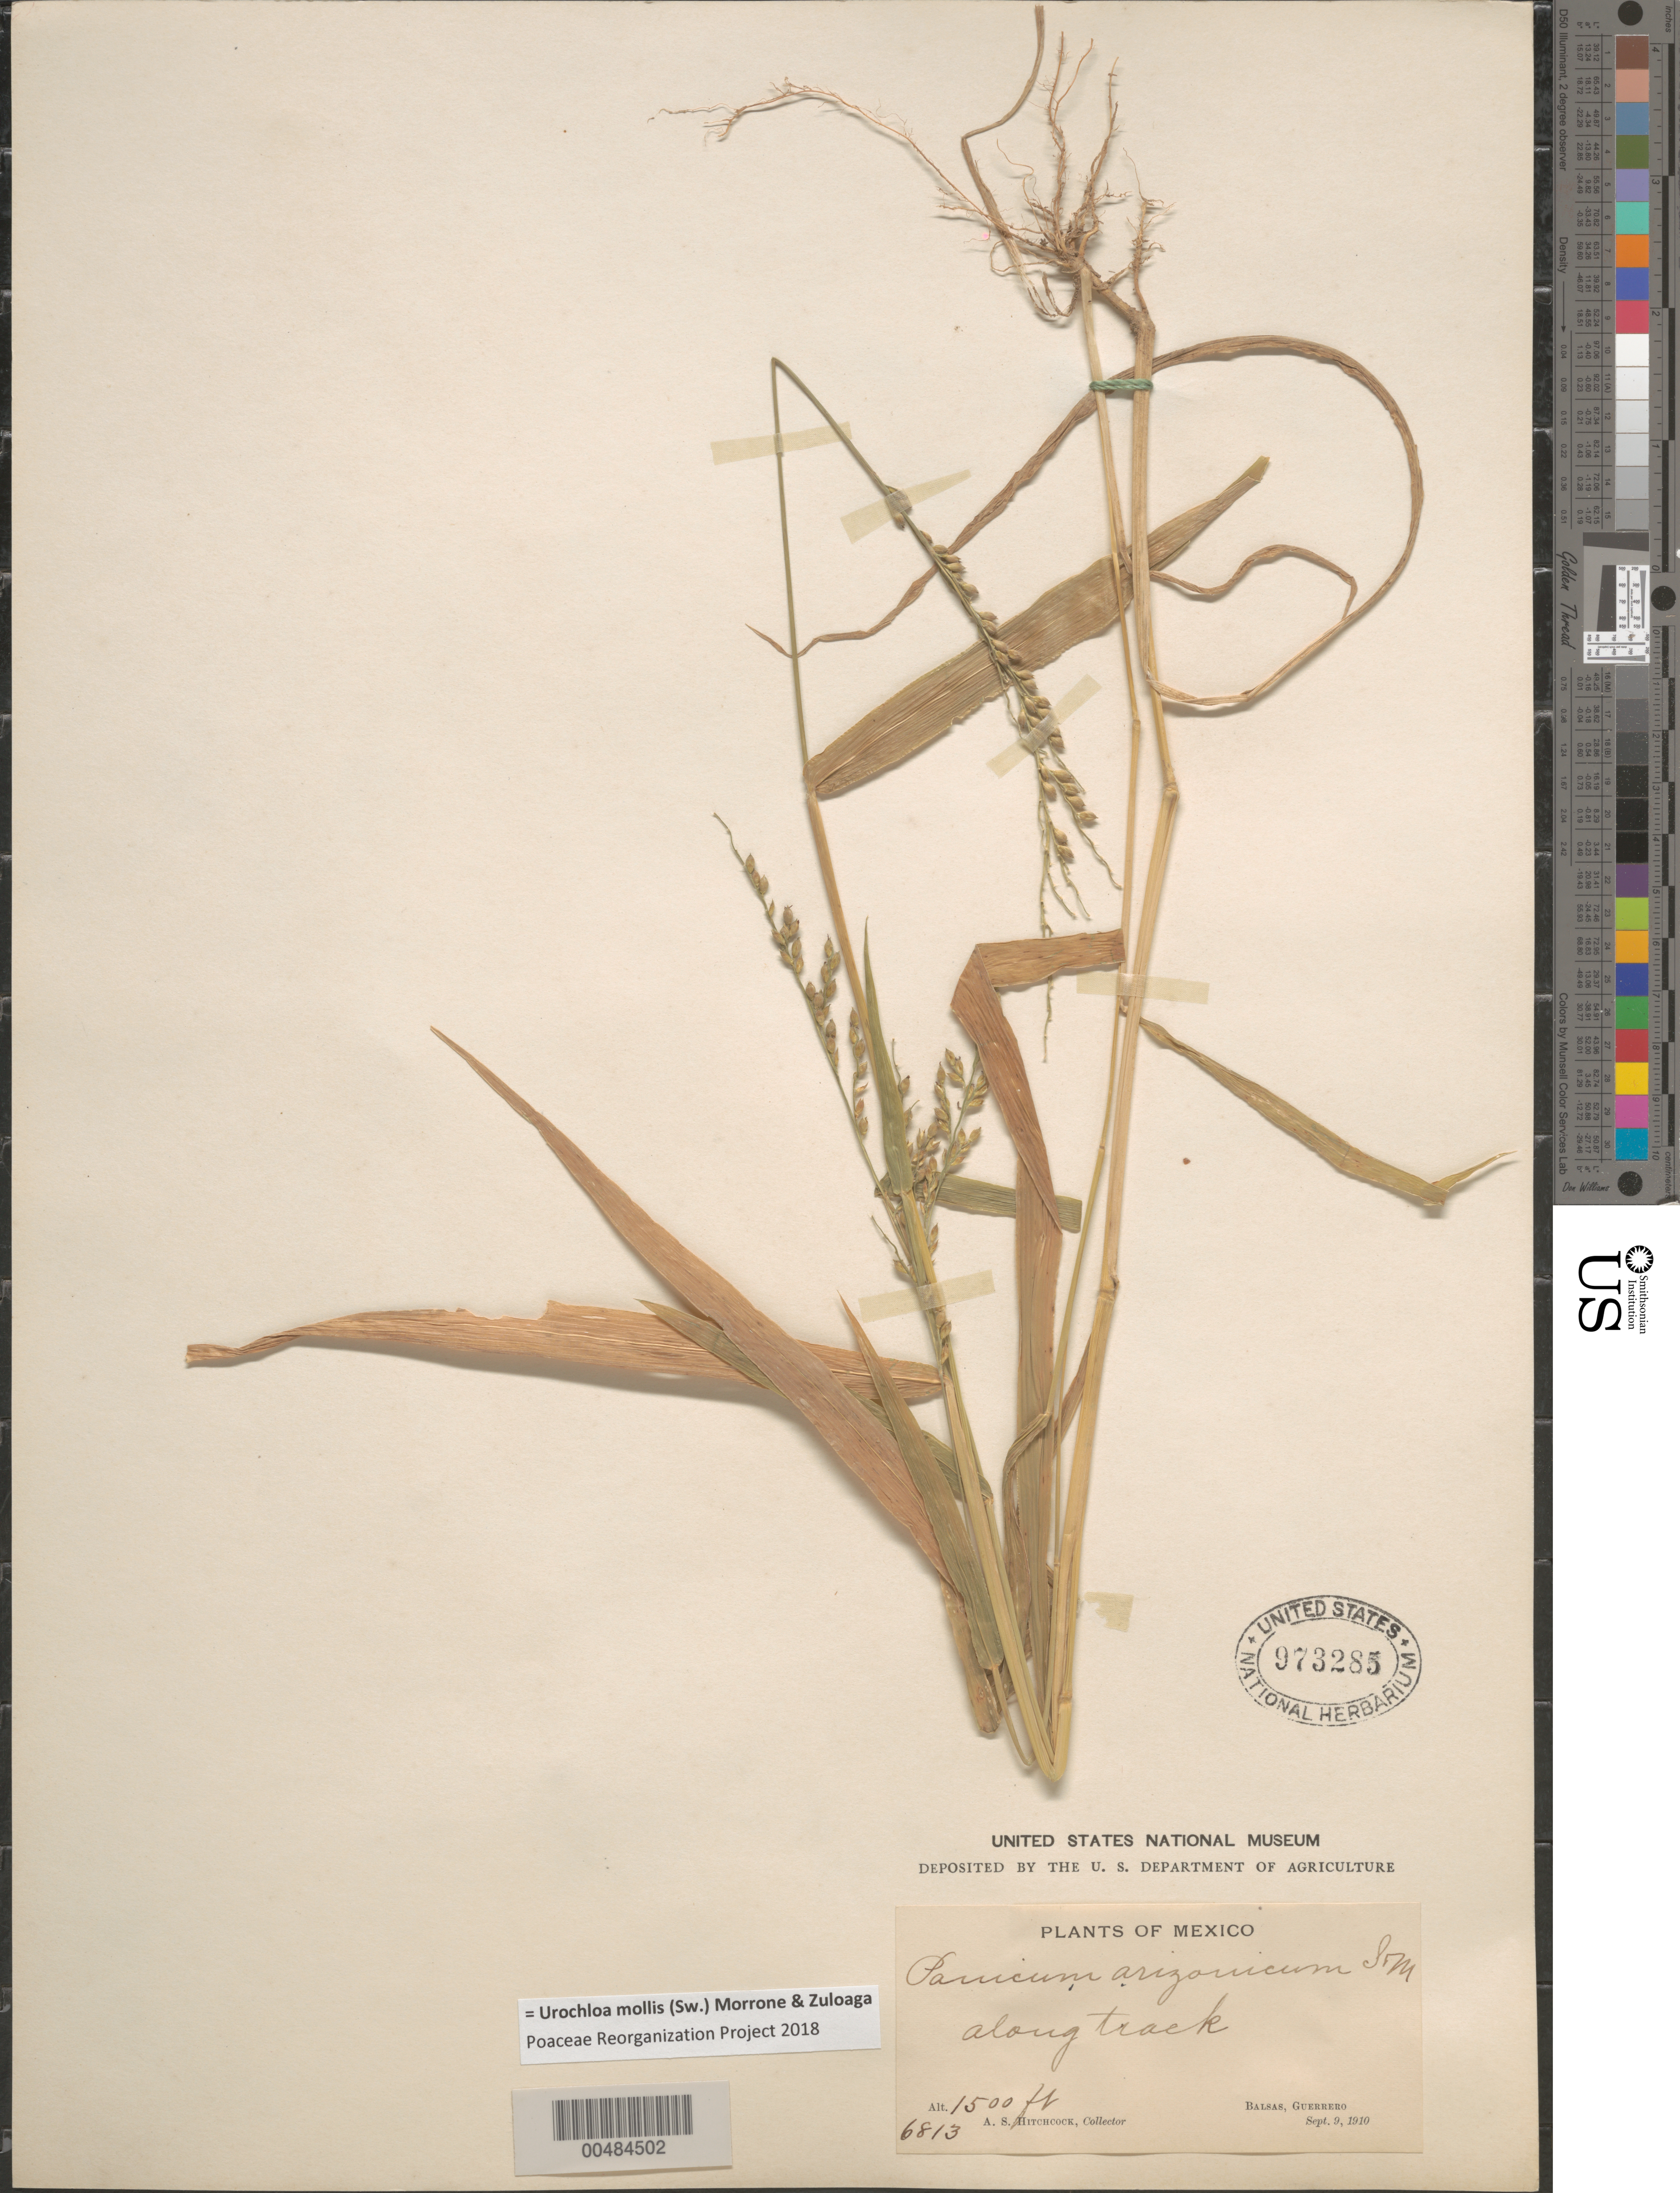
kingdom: Plantae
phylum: Tracheophyta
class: Liliopsida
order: Poales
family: Poaceae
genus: Brachiaria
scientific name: Brachiaria molle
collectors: A. S. Hitchcock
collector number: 6813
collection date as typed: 9 Sep 1910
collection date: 1910-09-09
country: Mexico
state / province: Guerrero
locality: Balsas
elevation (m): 457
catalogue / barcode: US 973285